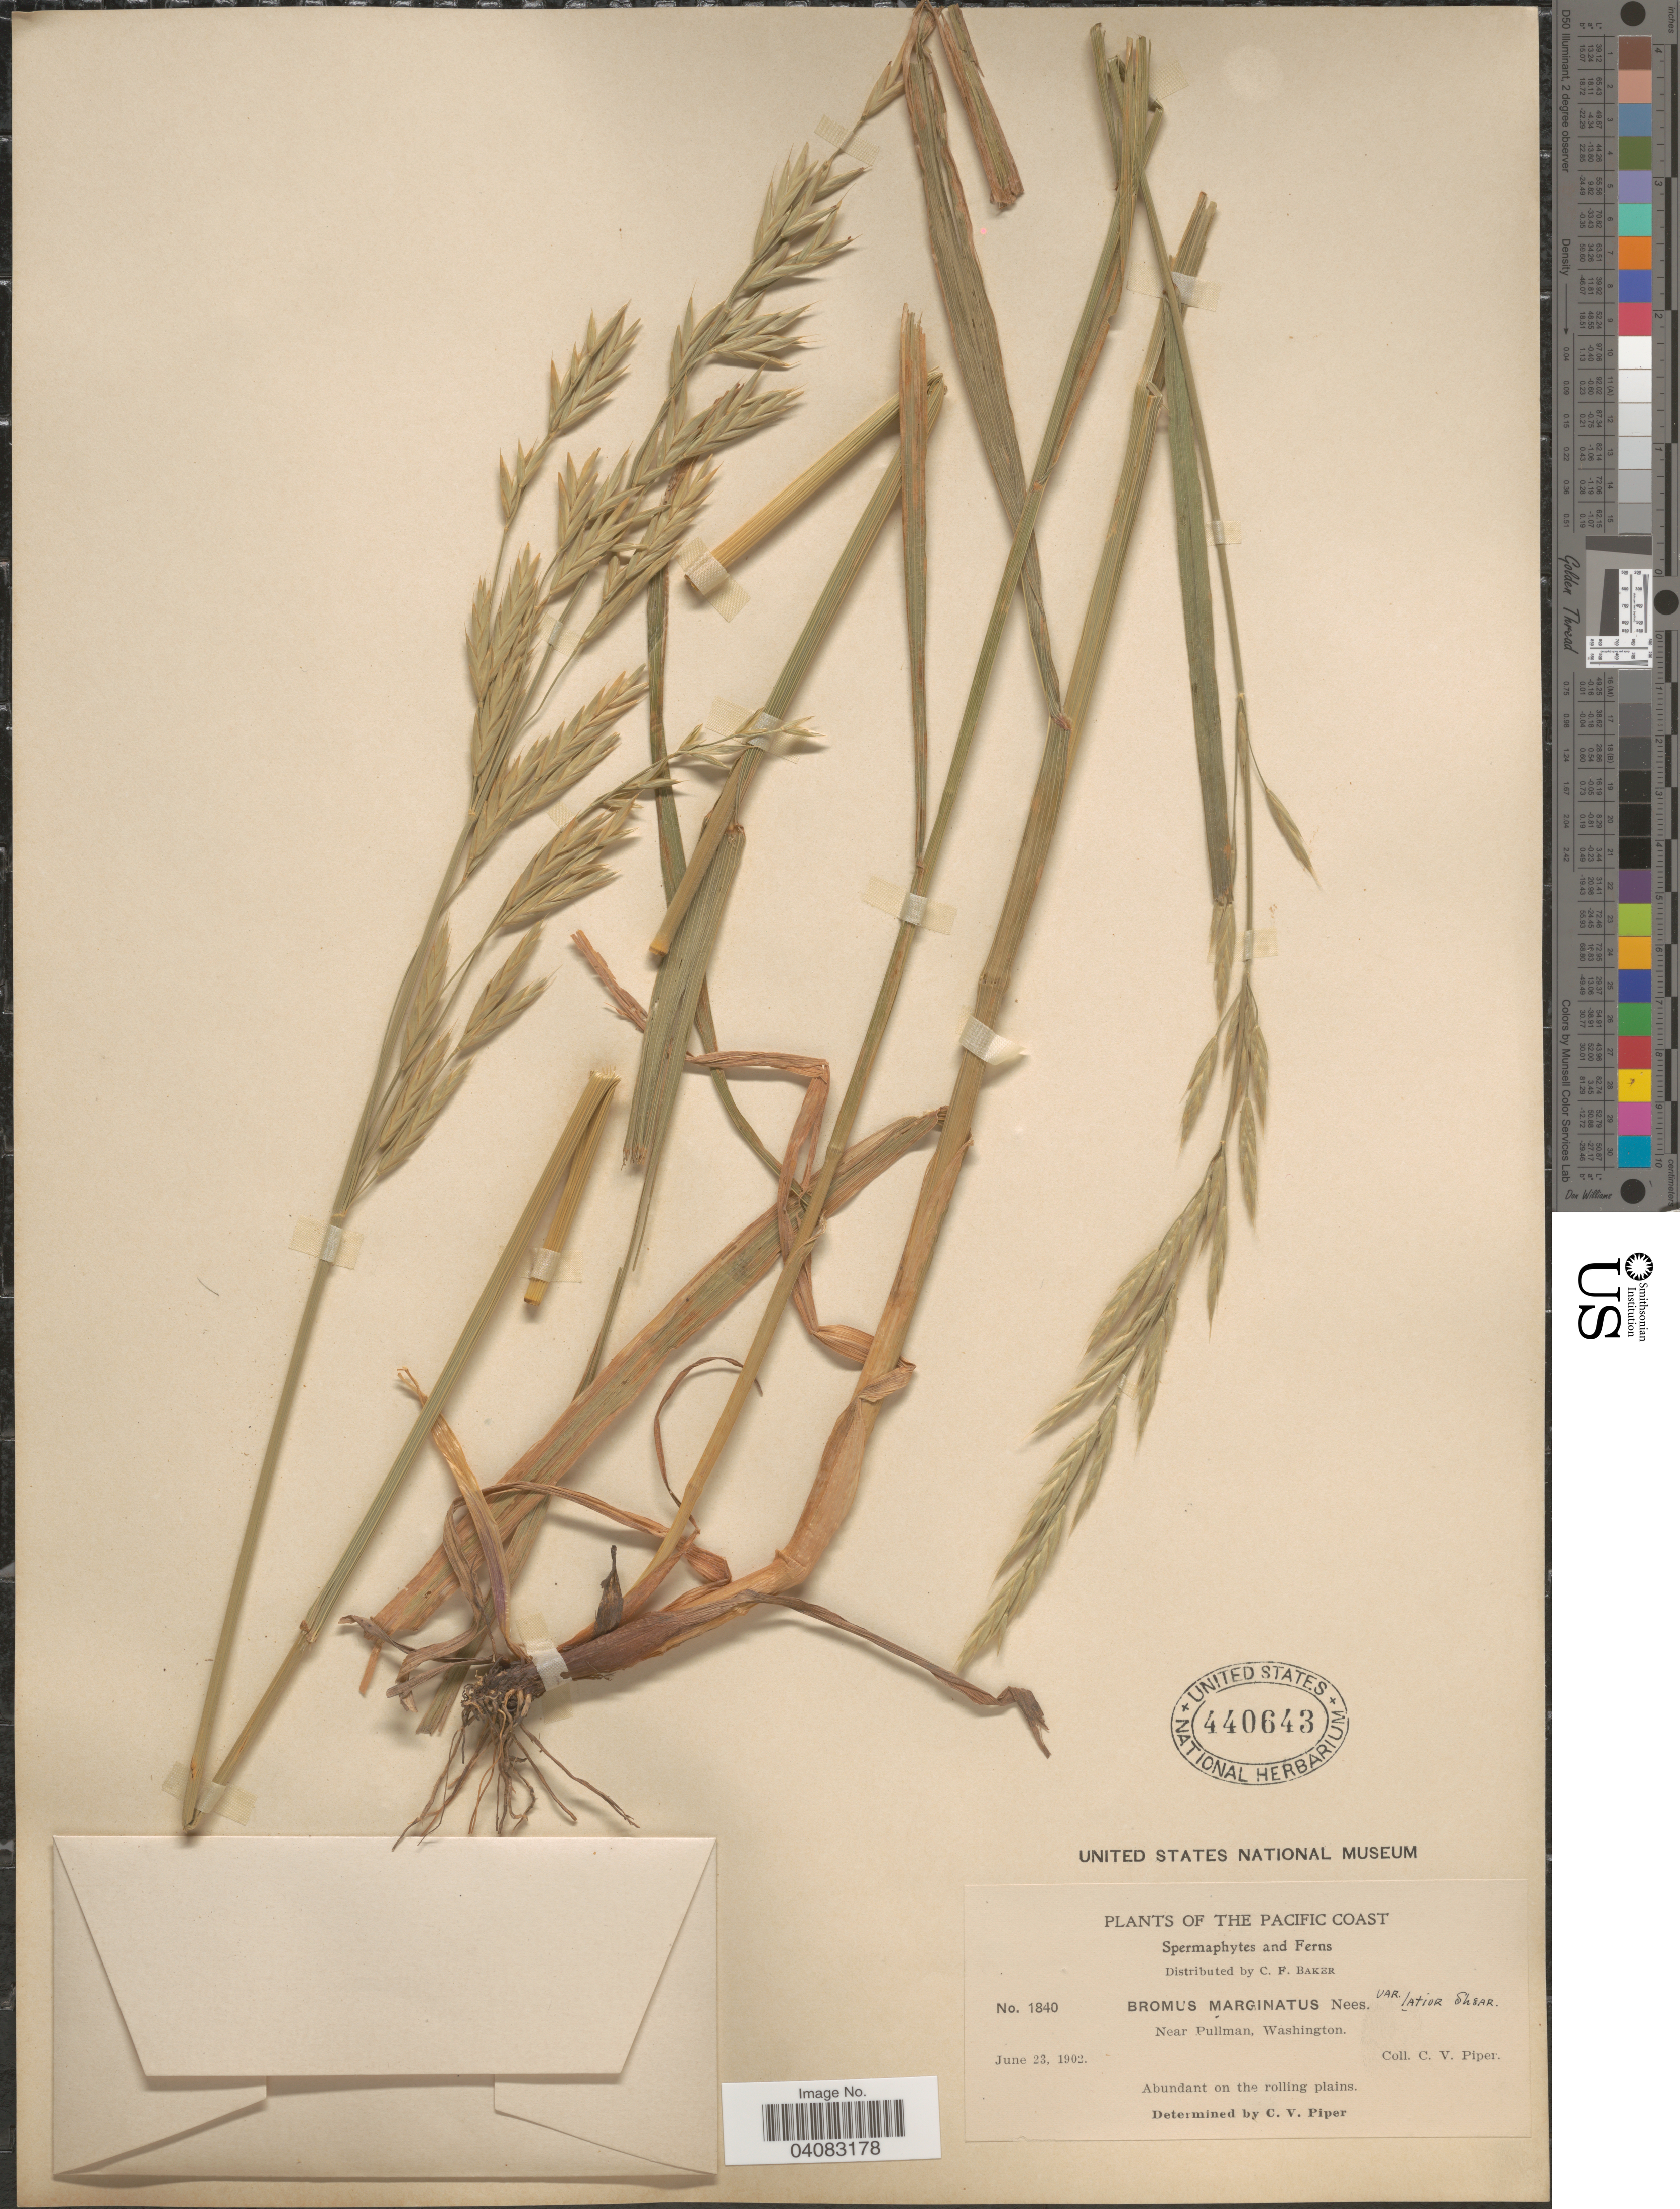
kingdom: Plantae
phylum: Tracheophyta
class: Liliopsida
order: Poales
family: Poaceae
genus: Bromus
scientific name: Bromus marginatus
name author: Nees ex Steud.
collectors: C. V. Piper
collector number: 1840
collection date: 1902-06-23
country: United States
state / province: Washington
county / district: Whitman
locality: The Pacific Coast. Near Pullman.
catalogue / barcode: US 440643